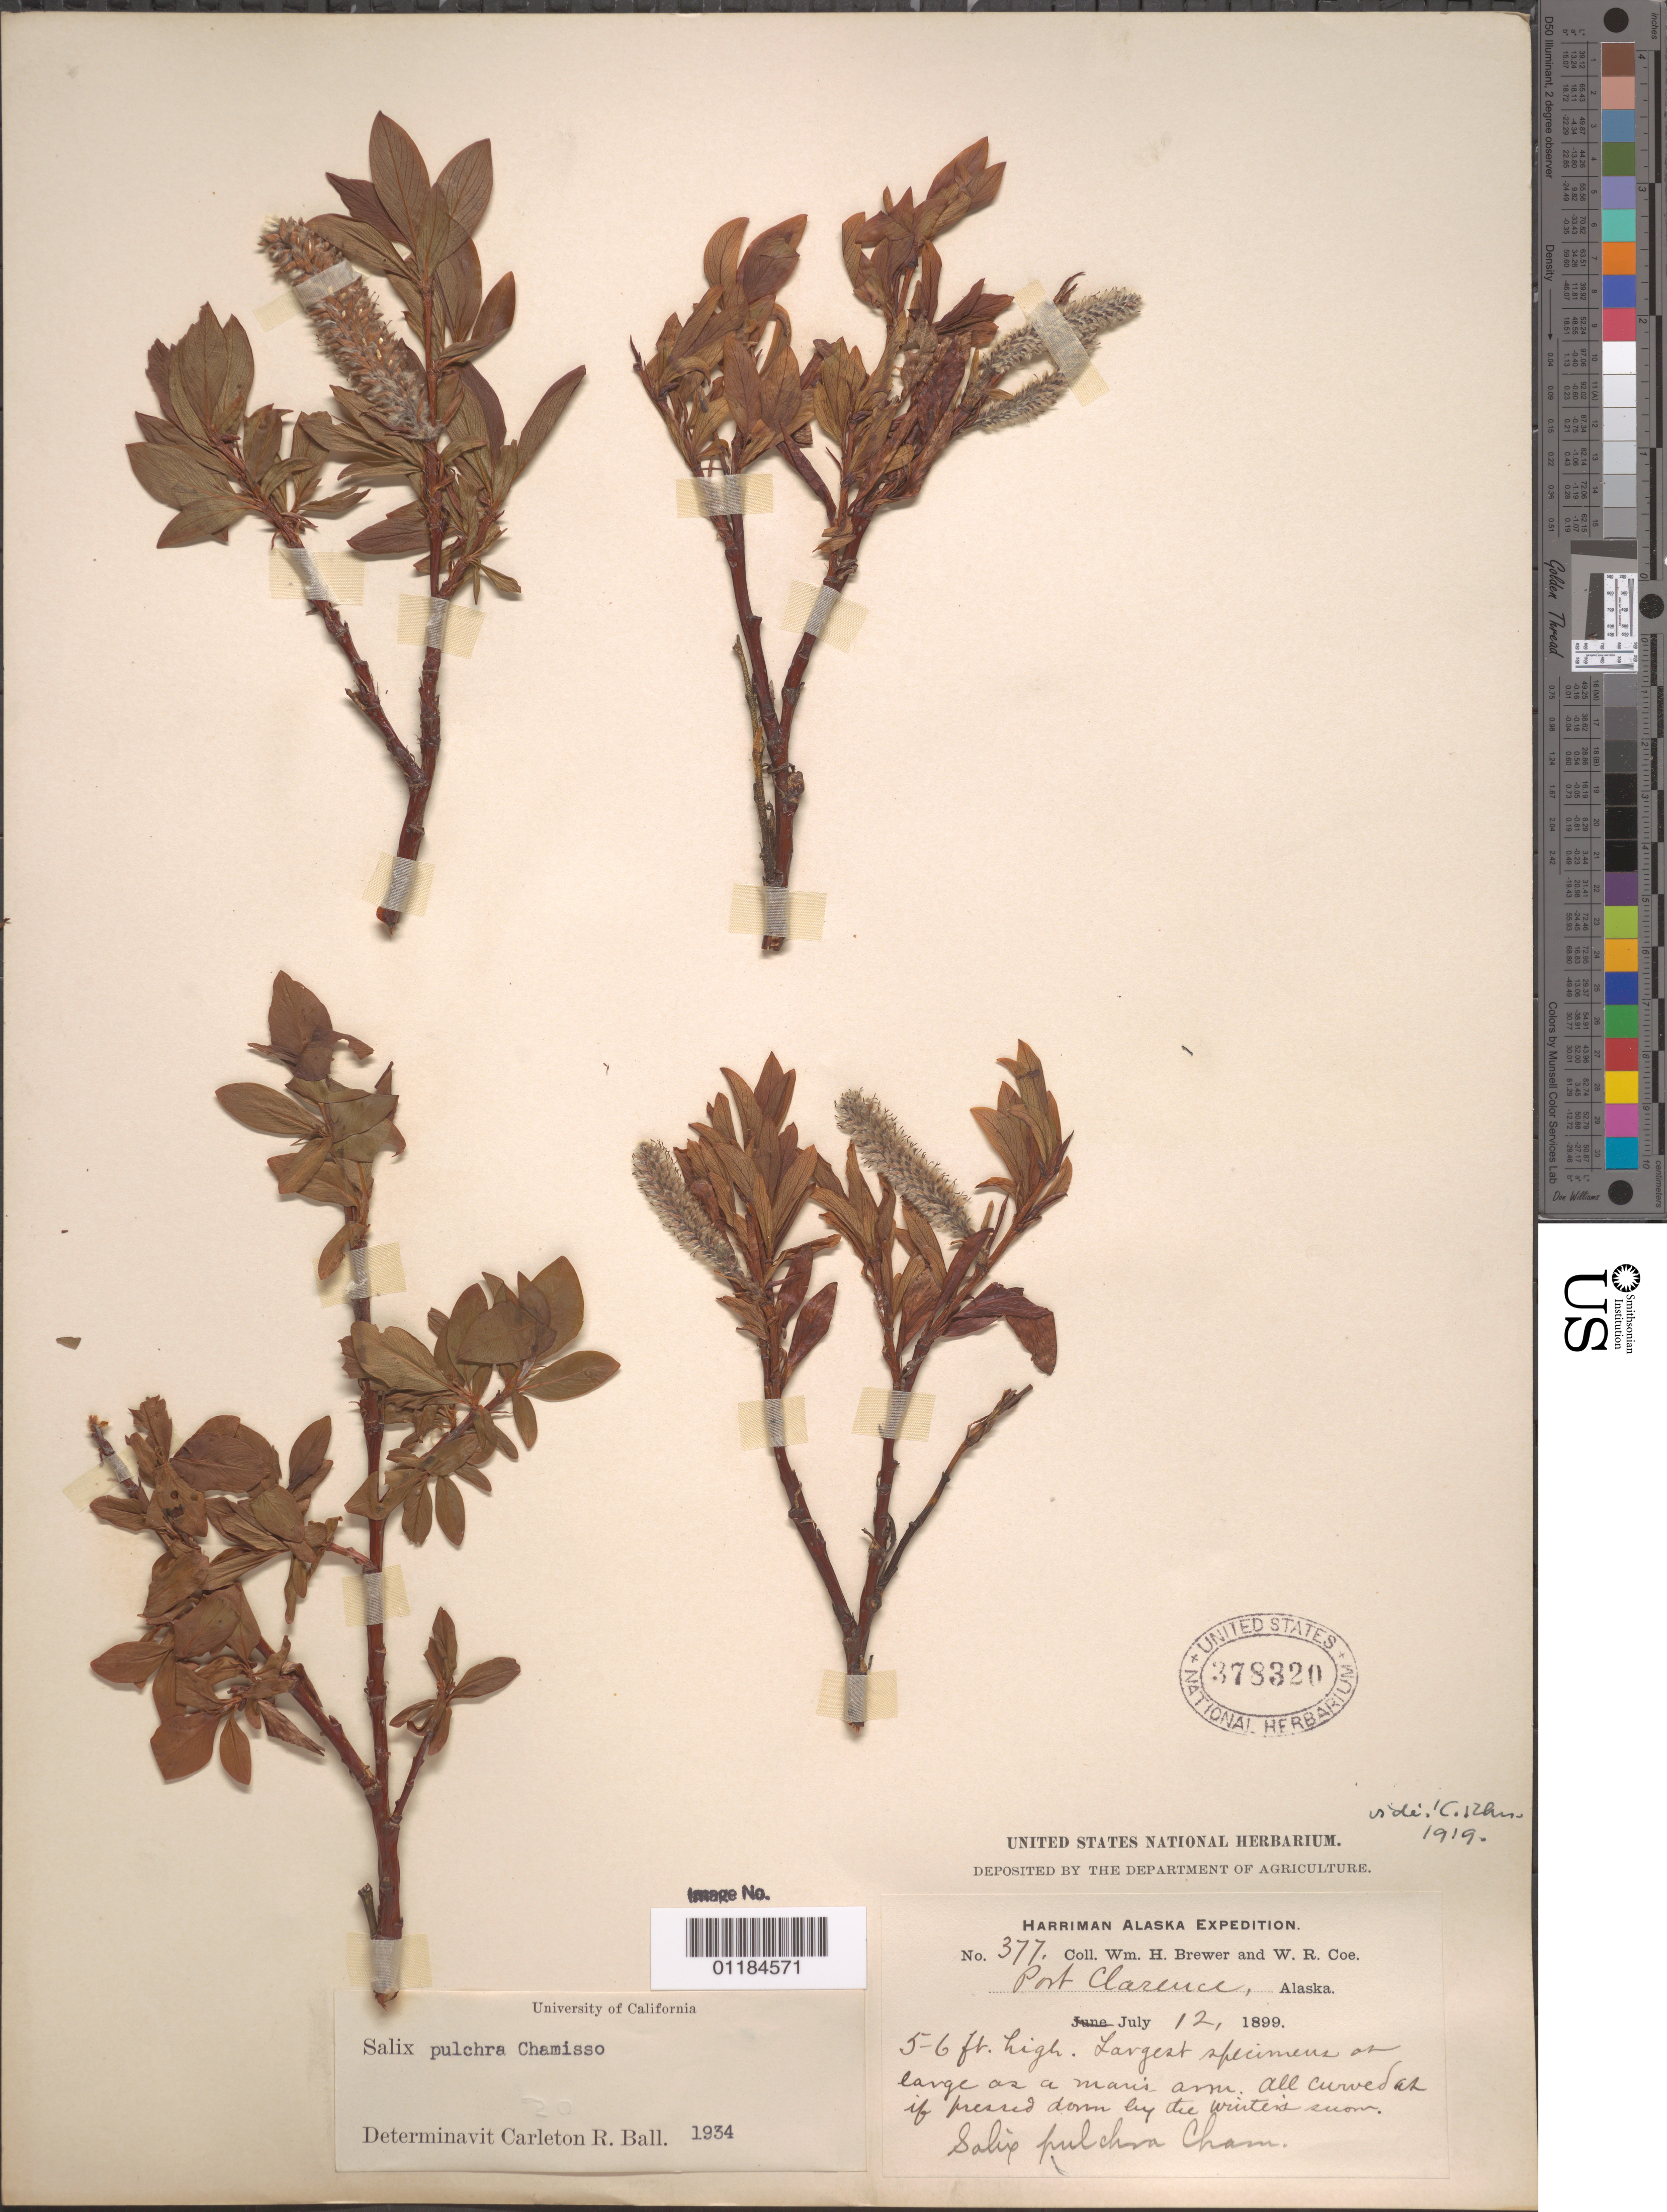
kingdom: Plantae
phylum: Tracheophyta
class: Magnoliopsida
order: Malpighiales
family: Salicaceae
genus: Salix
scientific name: Salix pulchra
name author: Cham.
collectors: W. H. Brewer & W. Coe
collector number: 377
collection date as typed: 12 Jul 1899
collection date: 1899-07-12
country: United States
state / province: Alaska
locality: Port Clarence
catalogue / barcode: US 378320